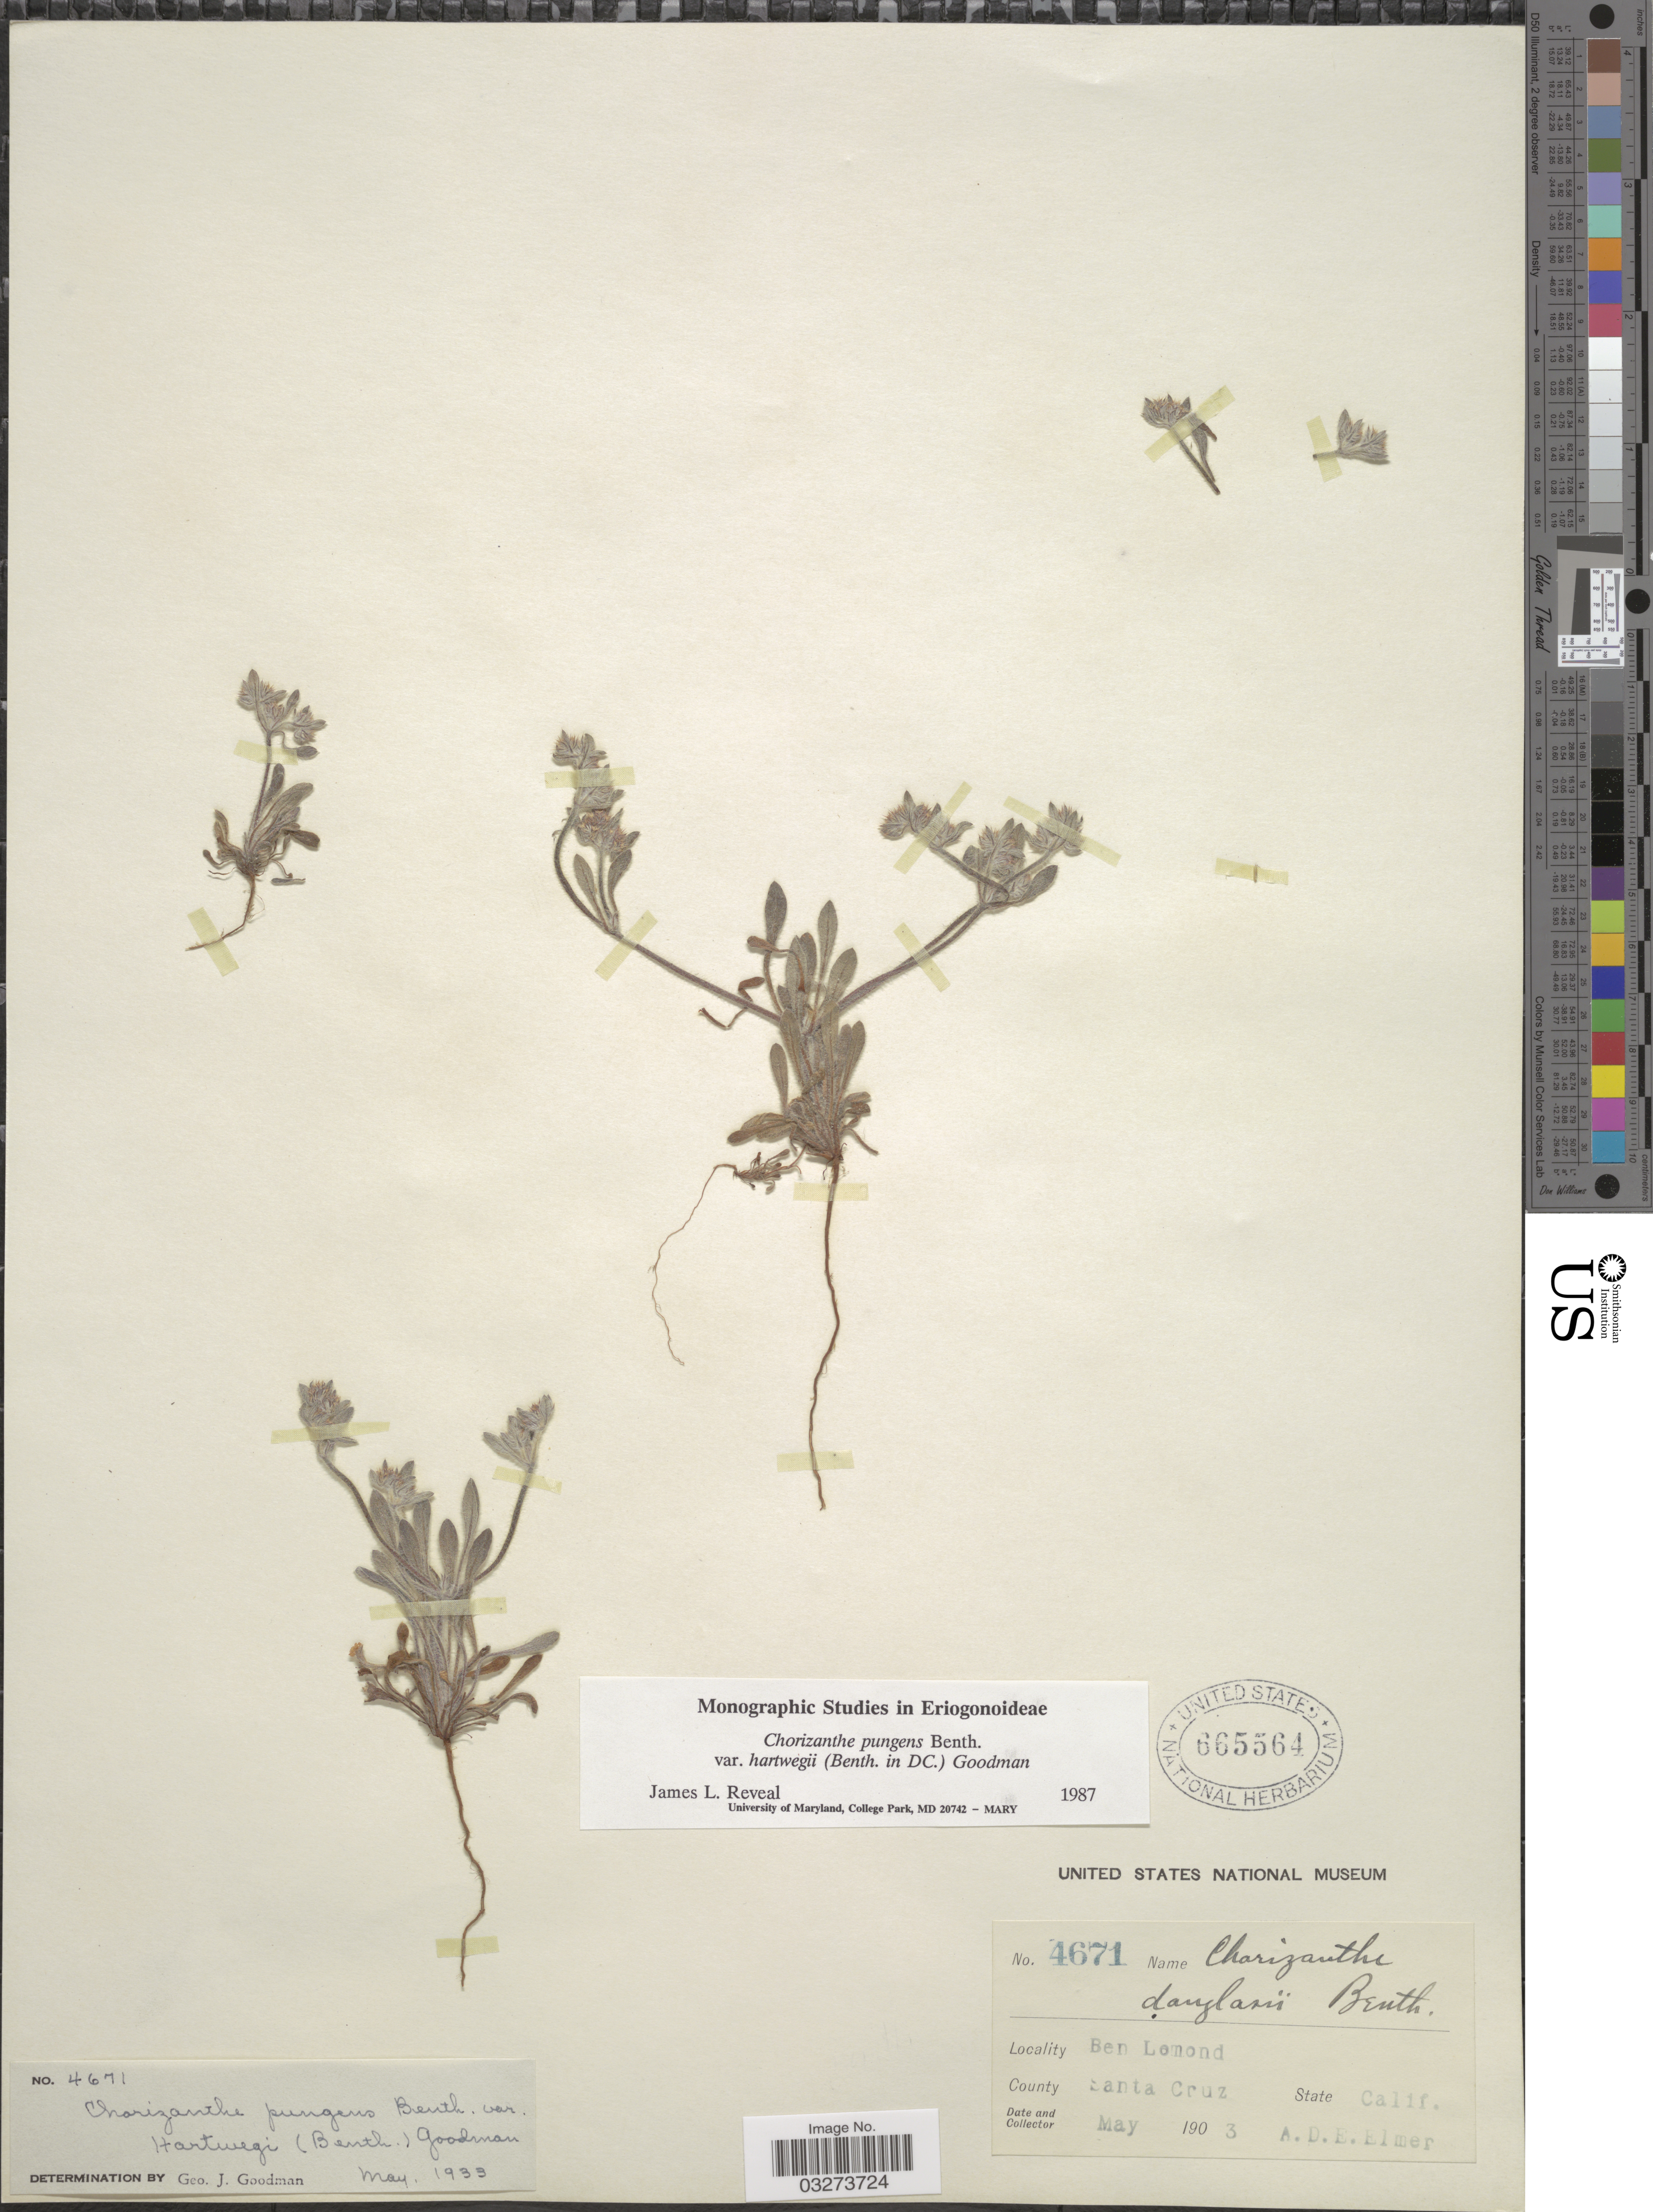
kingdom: Plantae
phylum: Tracheophyta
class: Magnoliopsida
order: Caryophyllales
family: Polygonaceae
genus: Chorizanthe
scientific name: Chorizanthe pungens var. hartwegii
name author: (Benth.) Goodman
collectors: A. D. E. Elmer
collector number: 4671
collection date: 1903-05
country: United States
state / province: California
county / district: Santa Cruz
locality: Ben Lemond, County Santa Cruz.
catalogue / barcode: US 665564